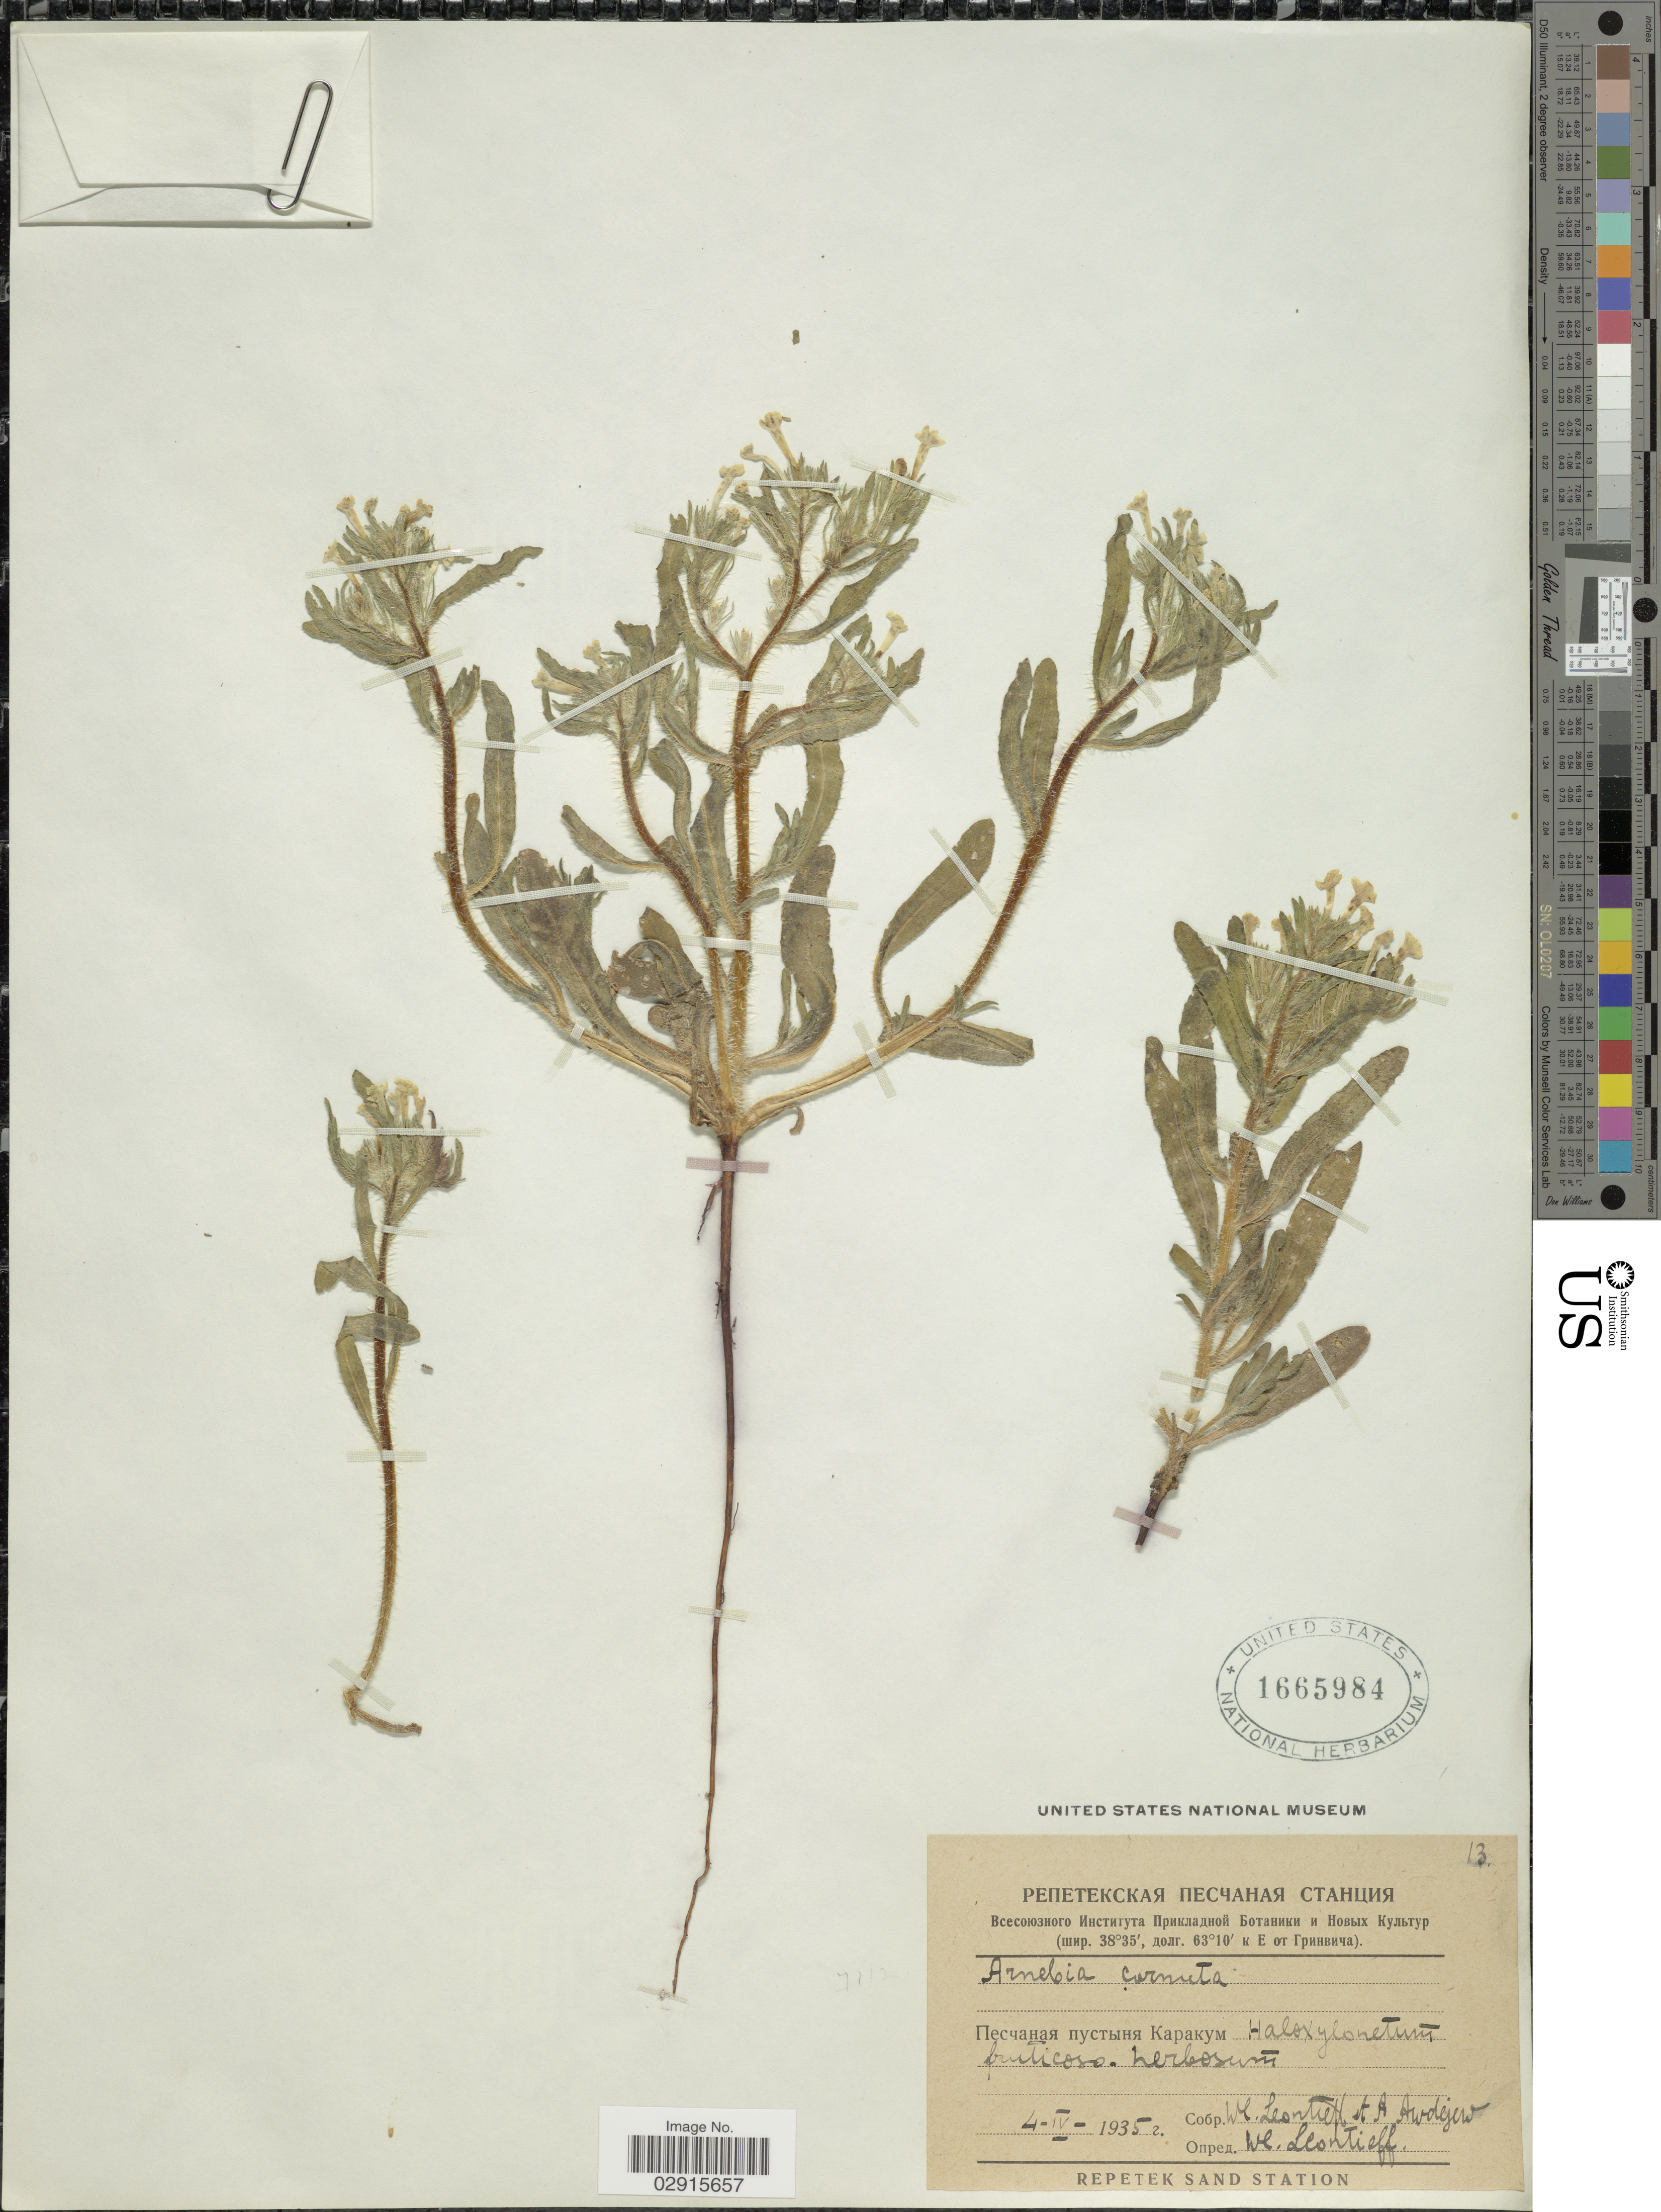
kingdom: Plantae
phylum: Tracheophyta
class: Magnoliopsida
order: Boraginales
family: Boraginaceae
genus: Arnebia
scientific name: Arnebia cornuta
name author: (Ledeb.) Fisch. & C.A. Mey.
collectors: V. Leontiev & A. Avdeev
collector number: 13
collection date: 1935-04-04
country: Turkmenistan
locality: Karakum Desert, Repetek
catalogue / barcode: US 1665984